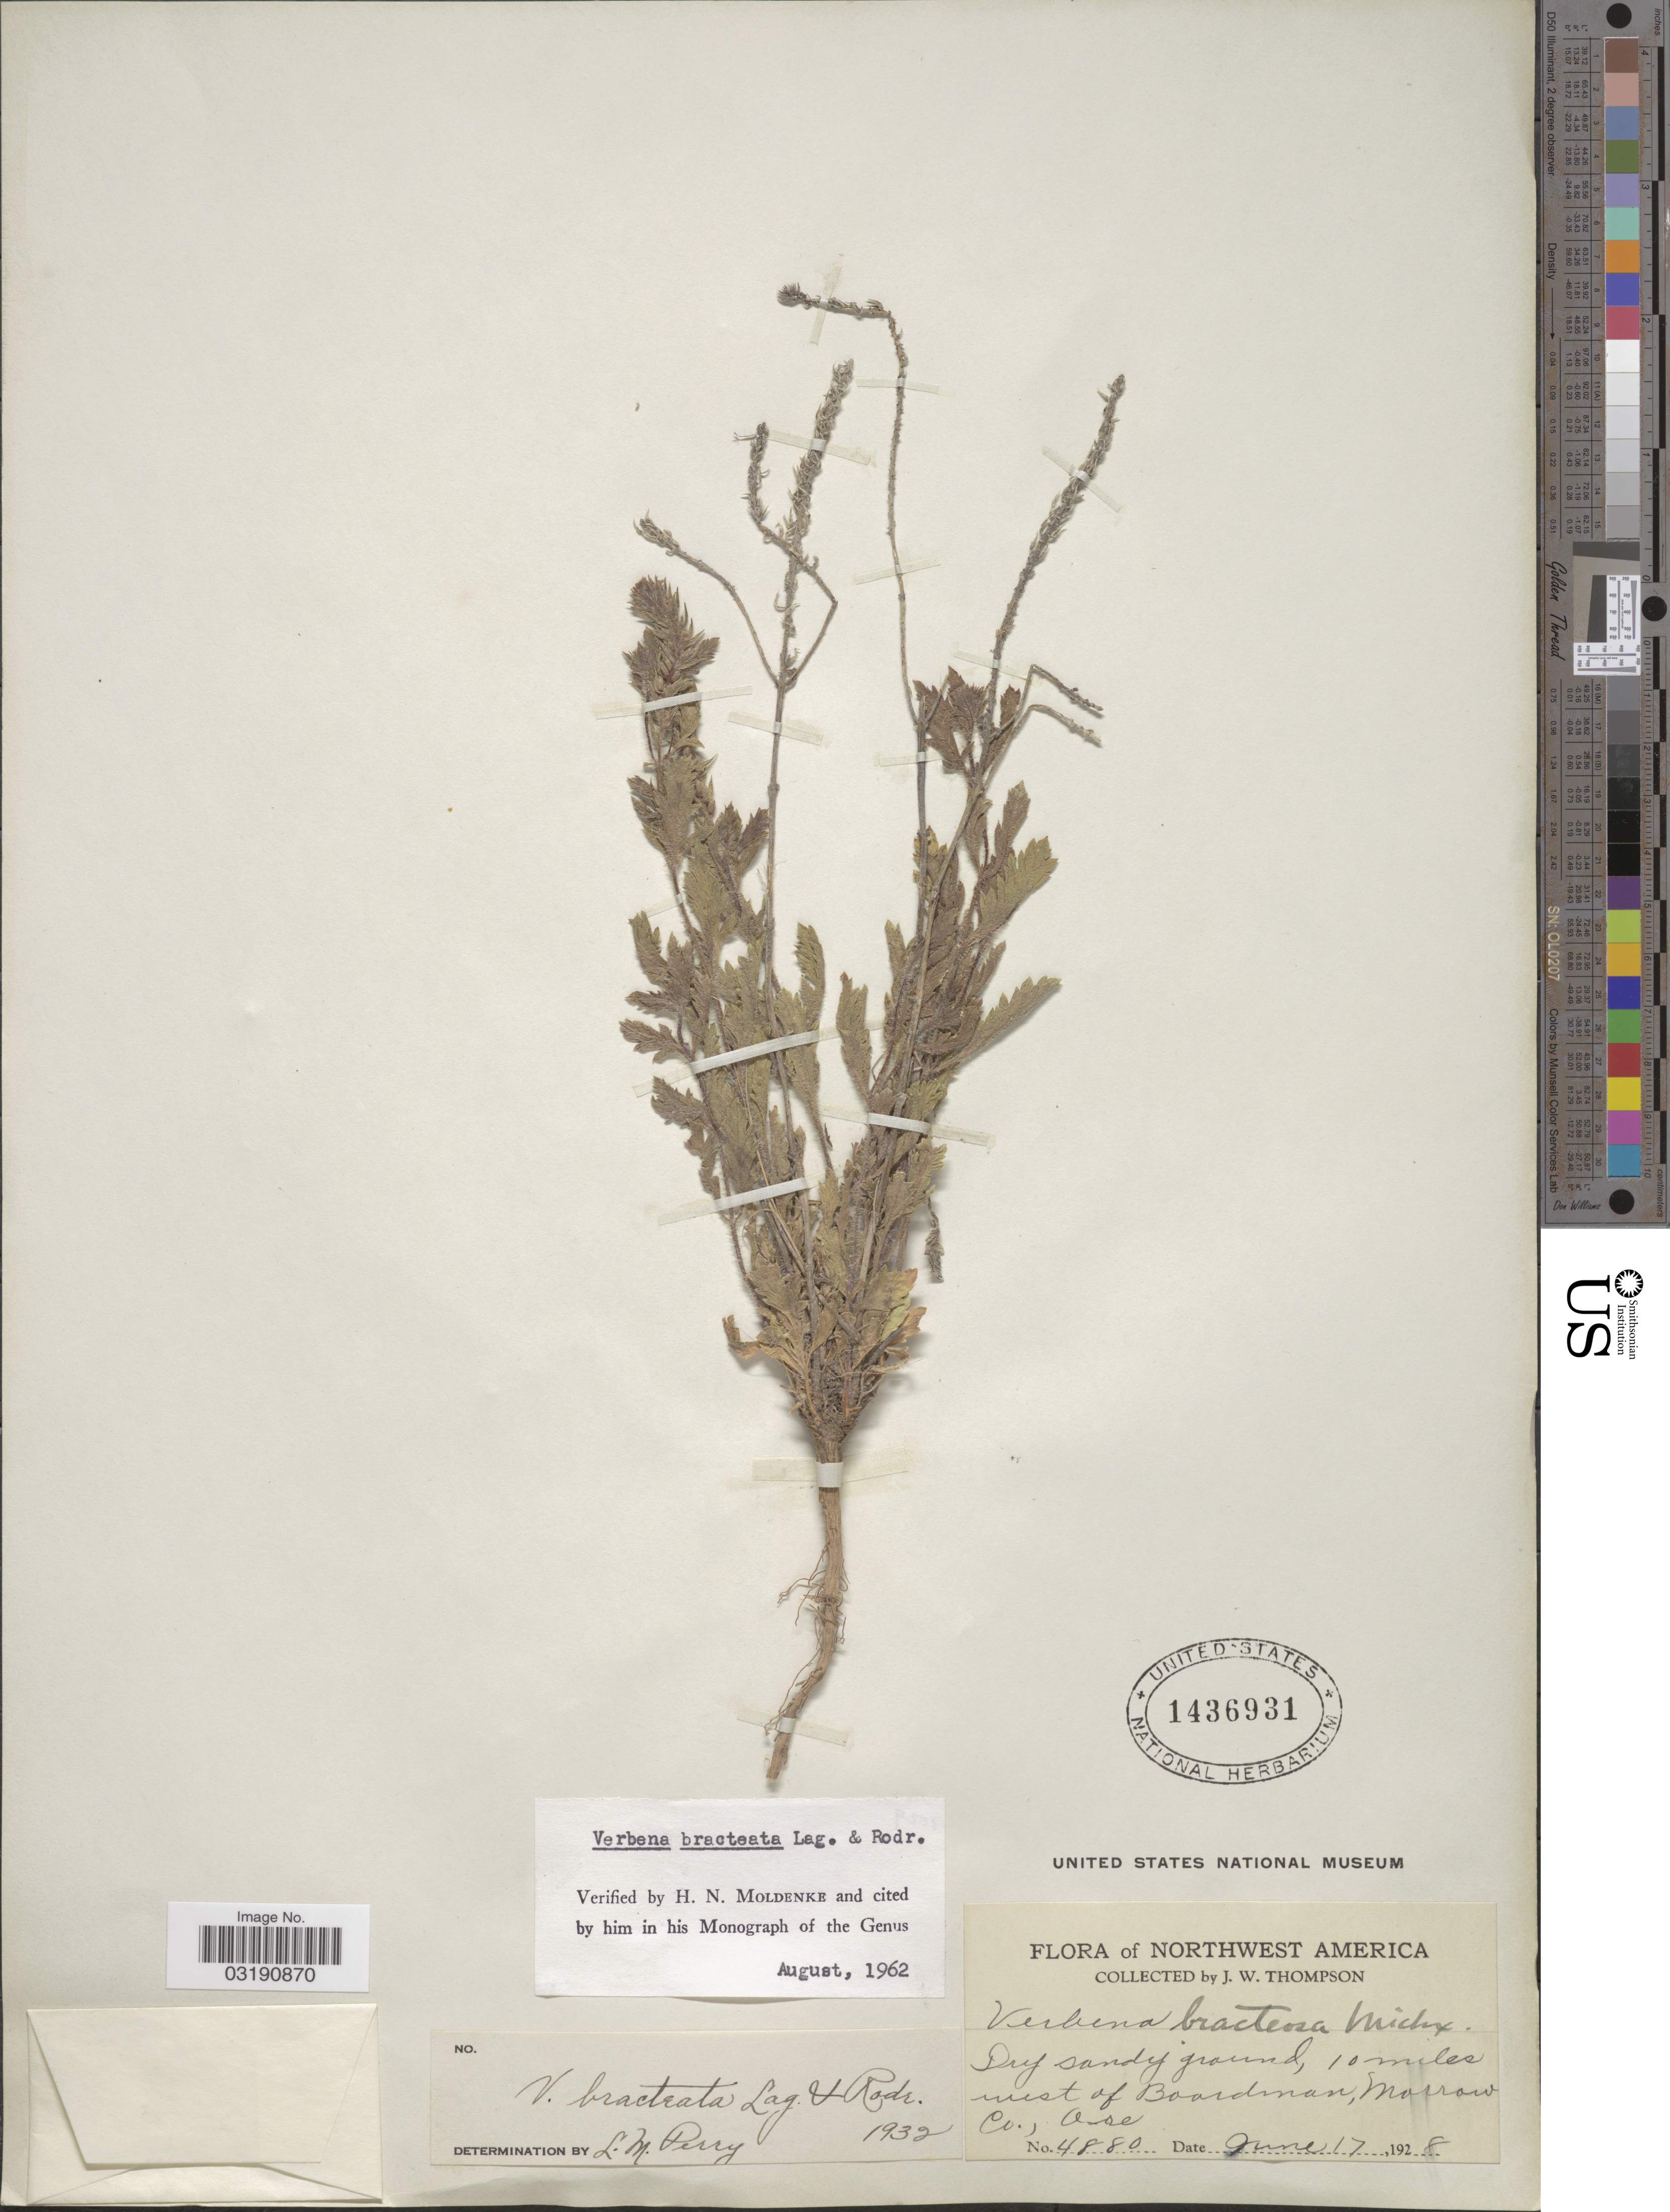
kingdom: Plantae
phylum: Tracheophyta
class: Magnoliopsida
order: Lamiales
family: Verbenaceae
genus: Verbena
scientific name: Verbena bracteata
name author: Cav. ex Lag. & Rodr.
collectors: J. Thompson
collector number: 4880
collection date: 1928-06-17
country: United States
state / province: Oregon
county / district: Morrow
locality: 10 miles west of Boardman, Morrow Co.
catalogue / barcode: US 1436931